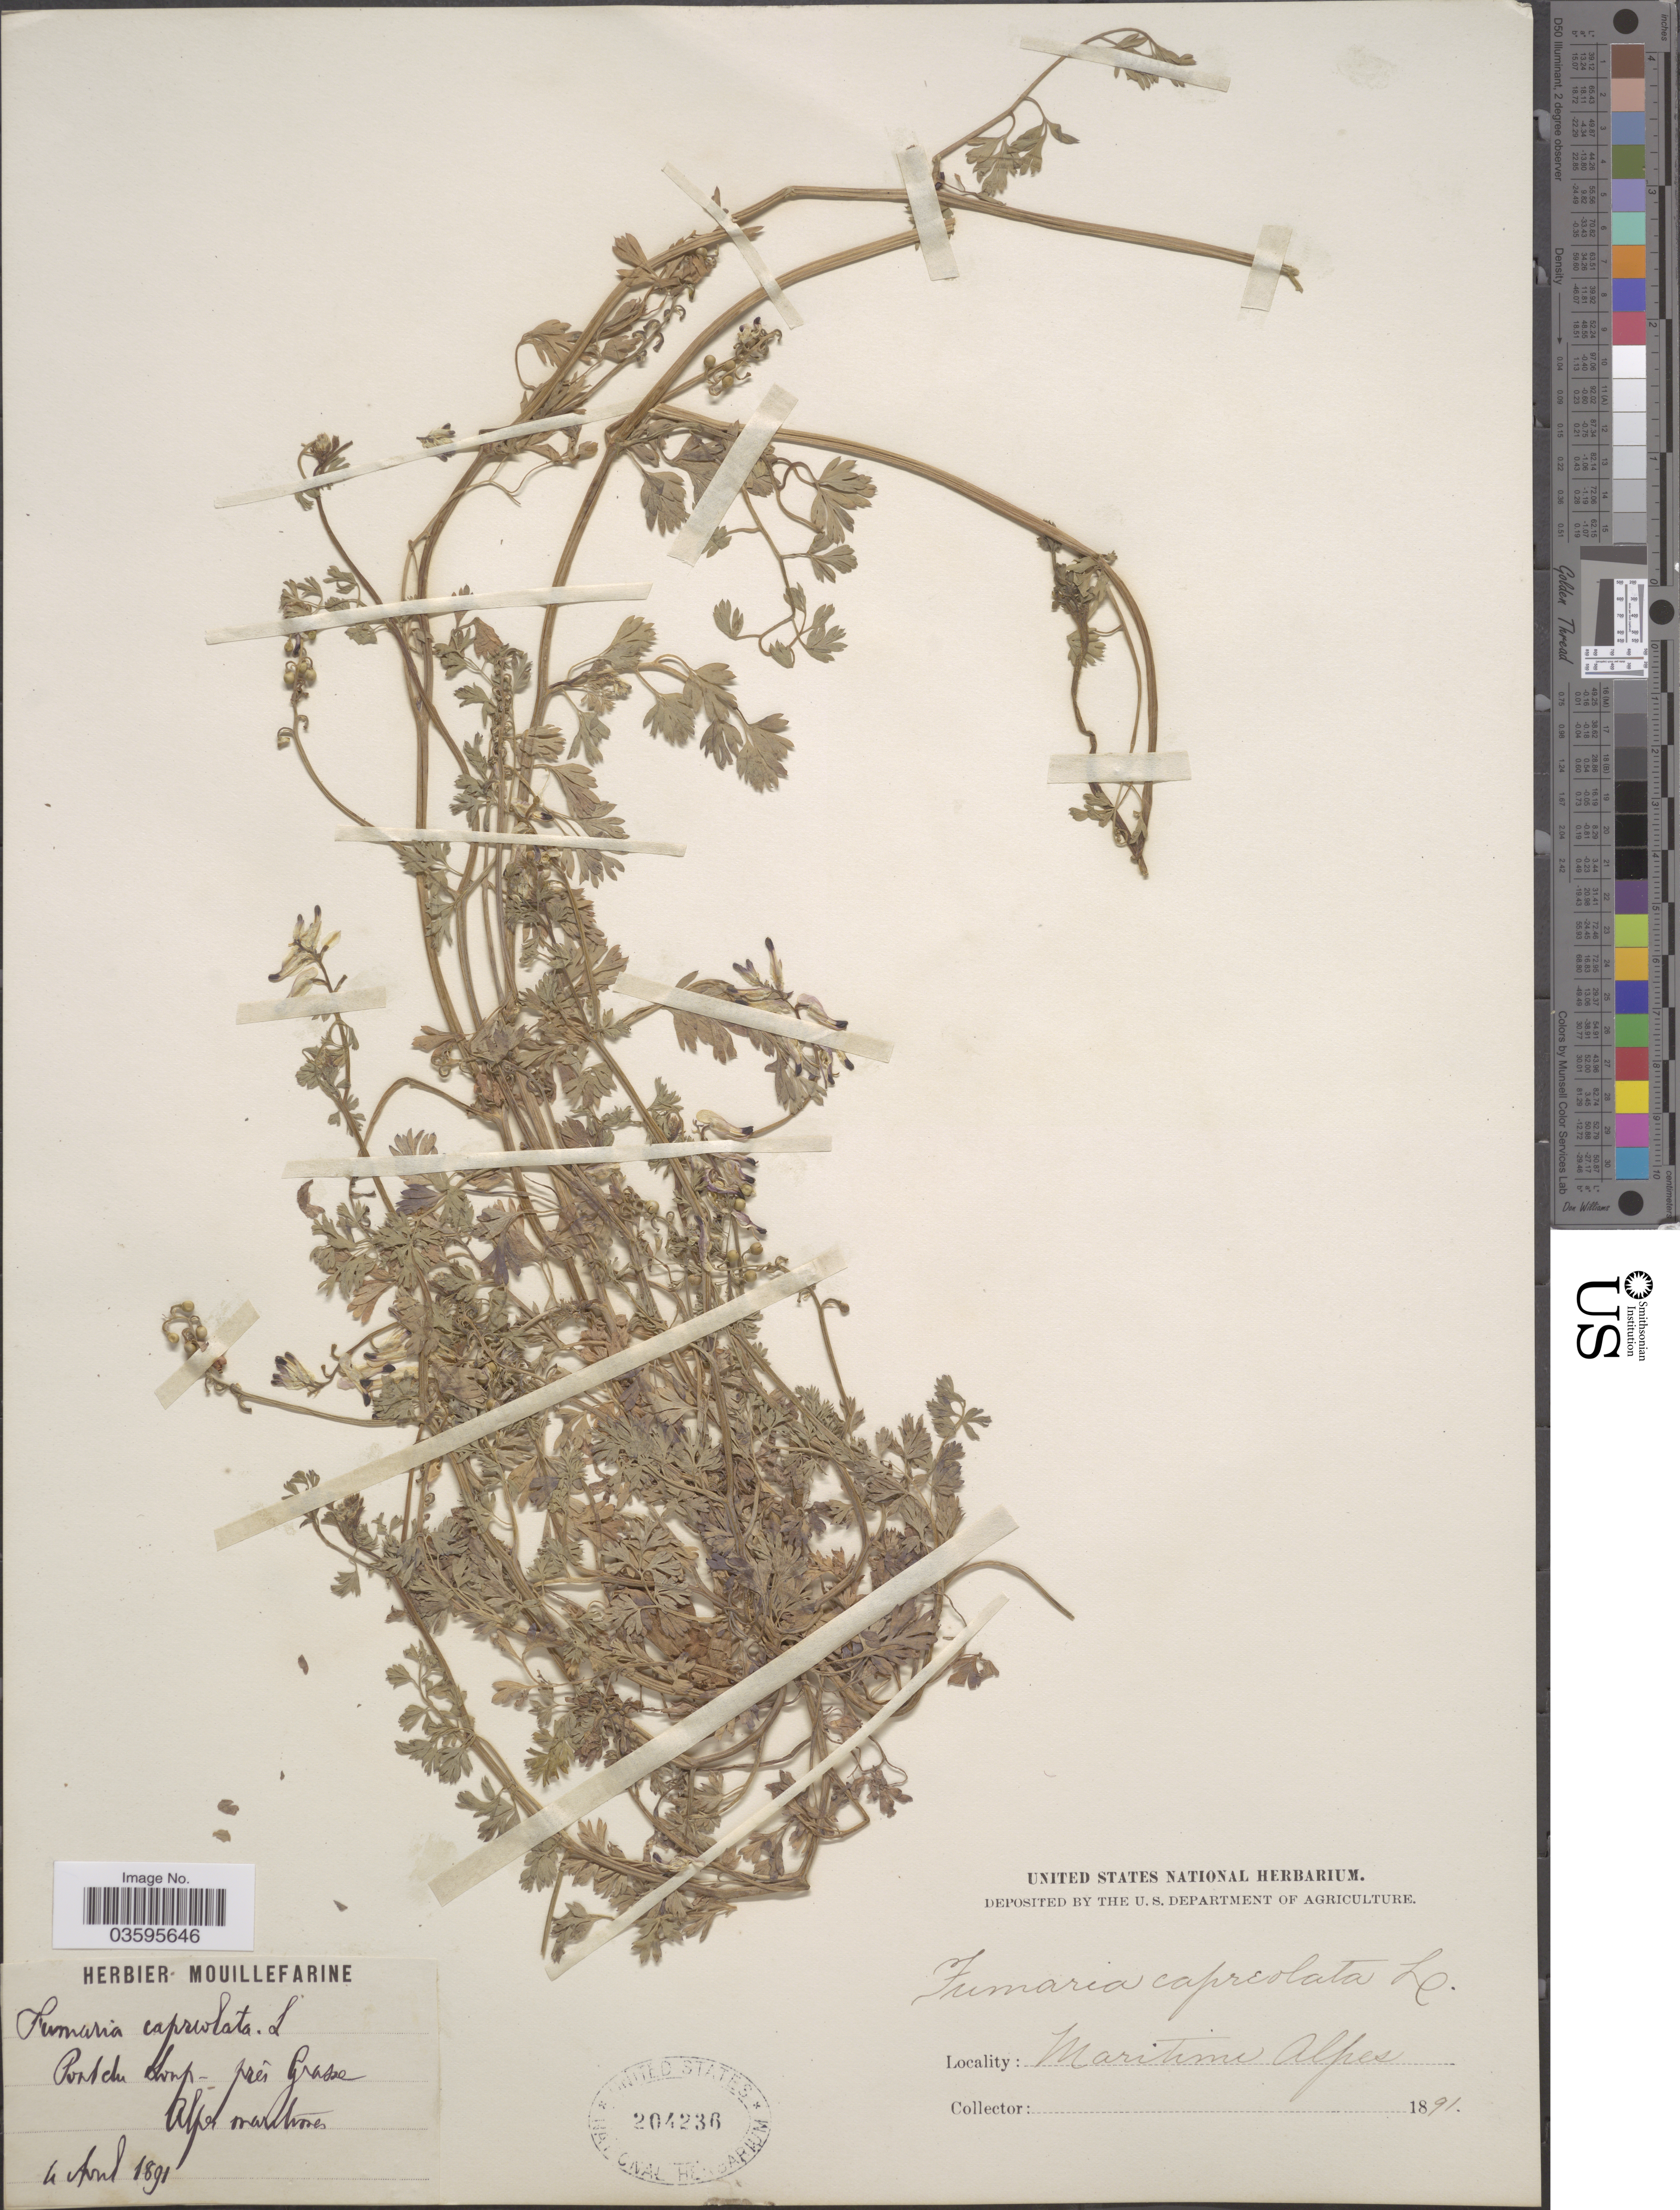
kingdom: Plantae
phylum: Tracheophyta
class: Magnoliopsida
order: Ranunculales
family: Papaveraceae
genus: Fumaria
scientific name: Fumaria capreolata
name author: L.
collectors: ex herb. Mouillefarine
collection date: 1891-04-04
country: France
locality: Port du Loup - près Grasse, Alpes maritimes. Maritime Alpes.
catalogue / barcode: US 204236